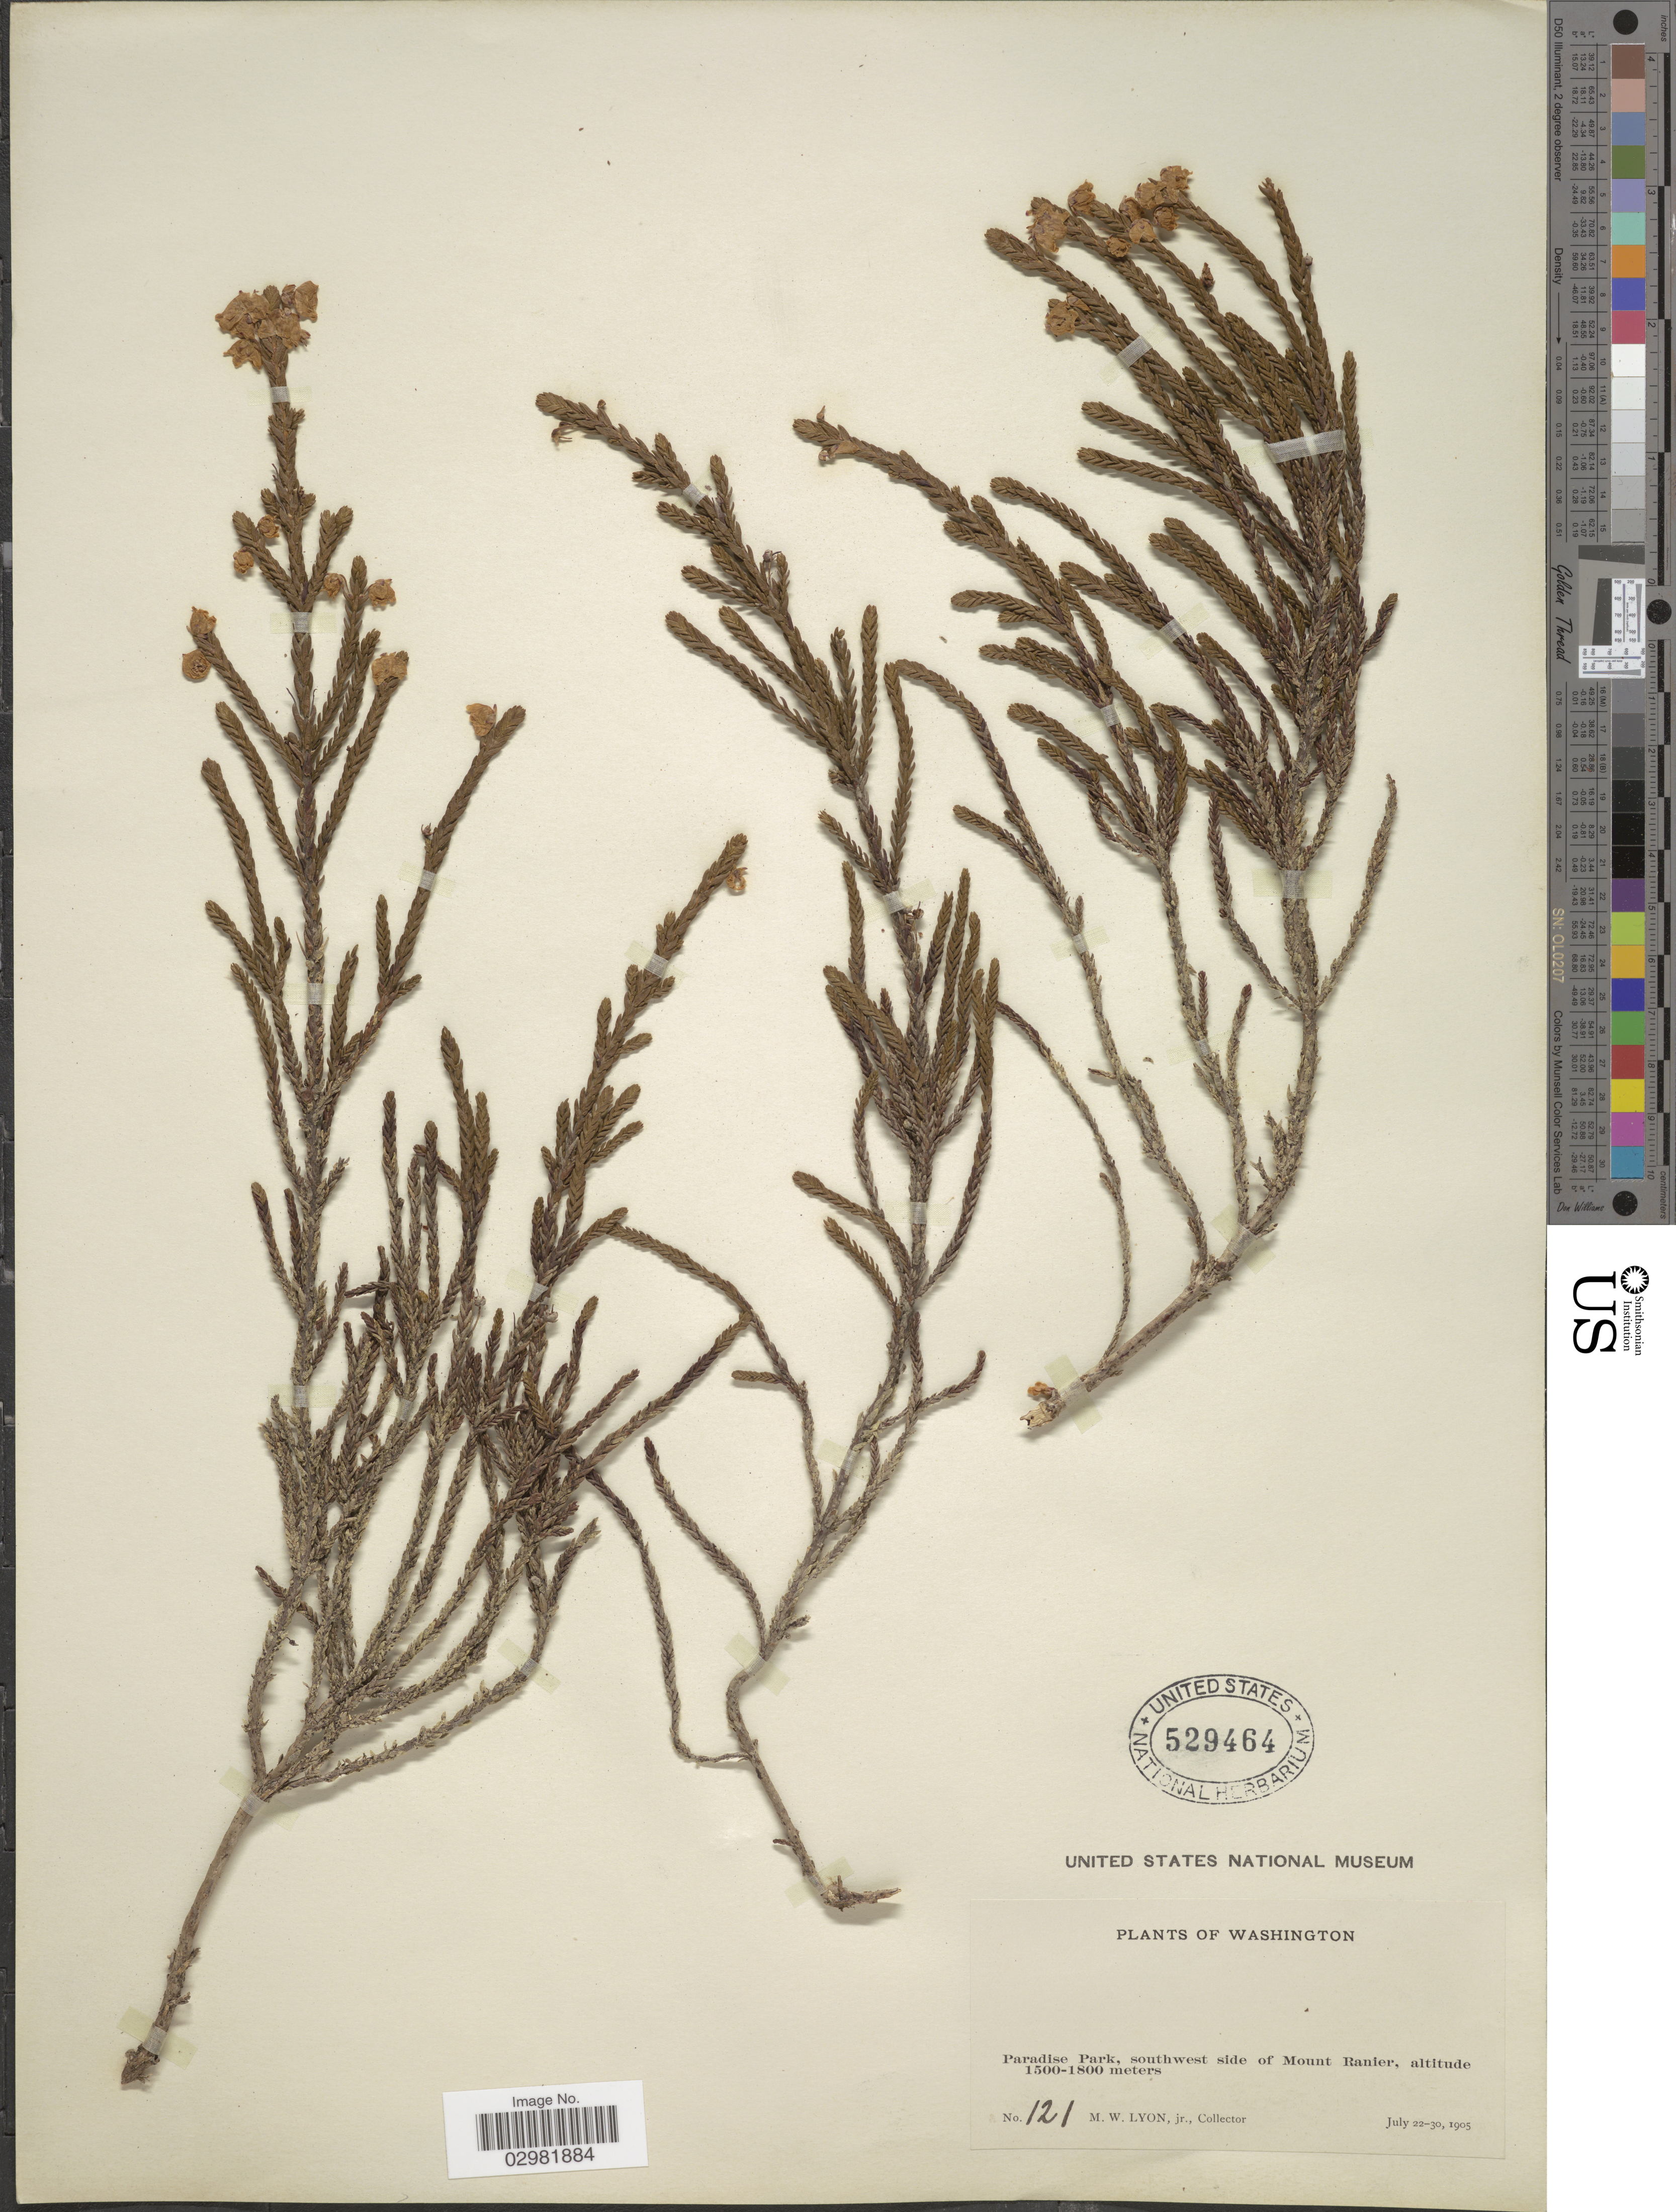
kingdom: Plantae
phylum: Tracheophyta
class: Magnoliopsida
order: Ericales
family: Ericaceae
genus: Cassiope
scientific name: Cassiope mertensiana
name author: (Bong.) G. Don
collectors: M. W. Lyon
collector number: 121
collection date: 1905-07-22/1905-07-30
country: United States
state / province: Washington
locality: Paradise Park, southwest side of Mount Ranier.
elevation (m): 1500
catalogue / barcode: US 529464